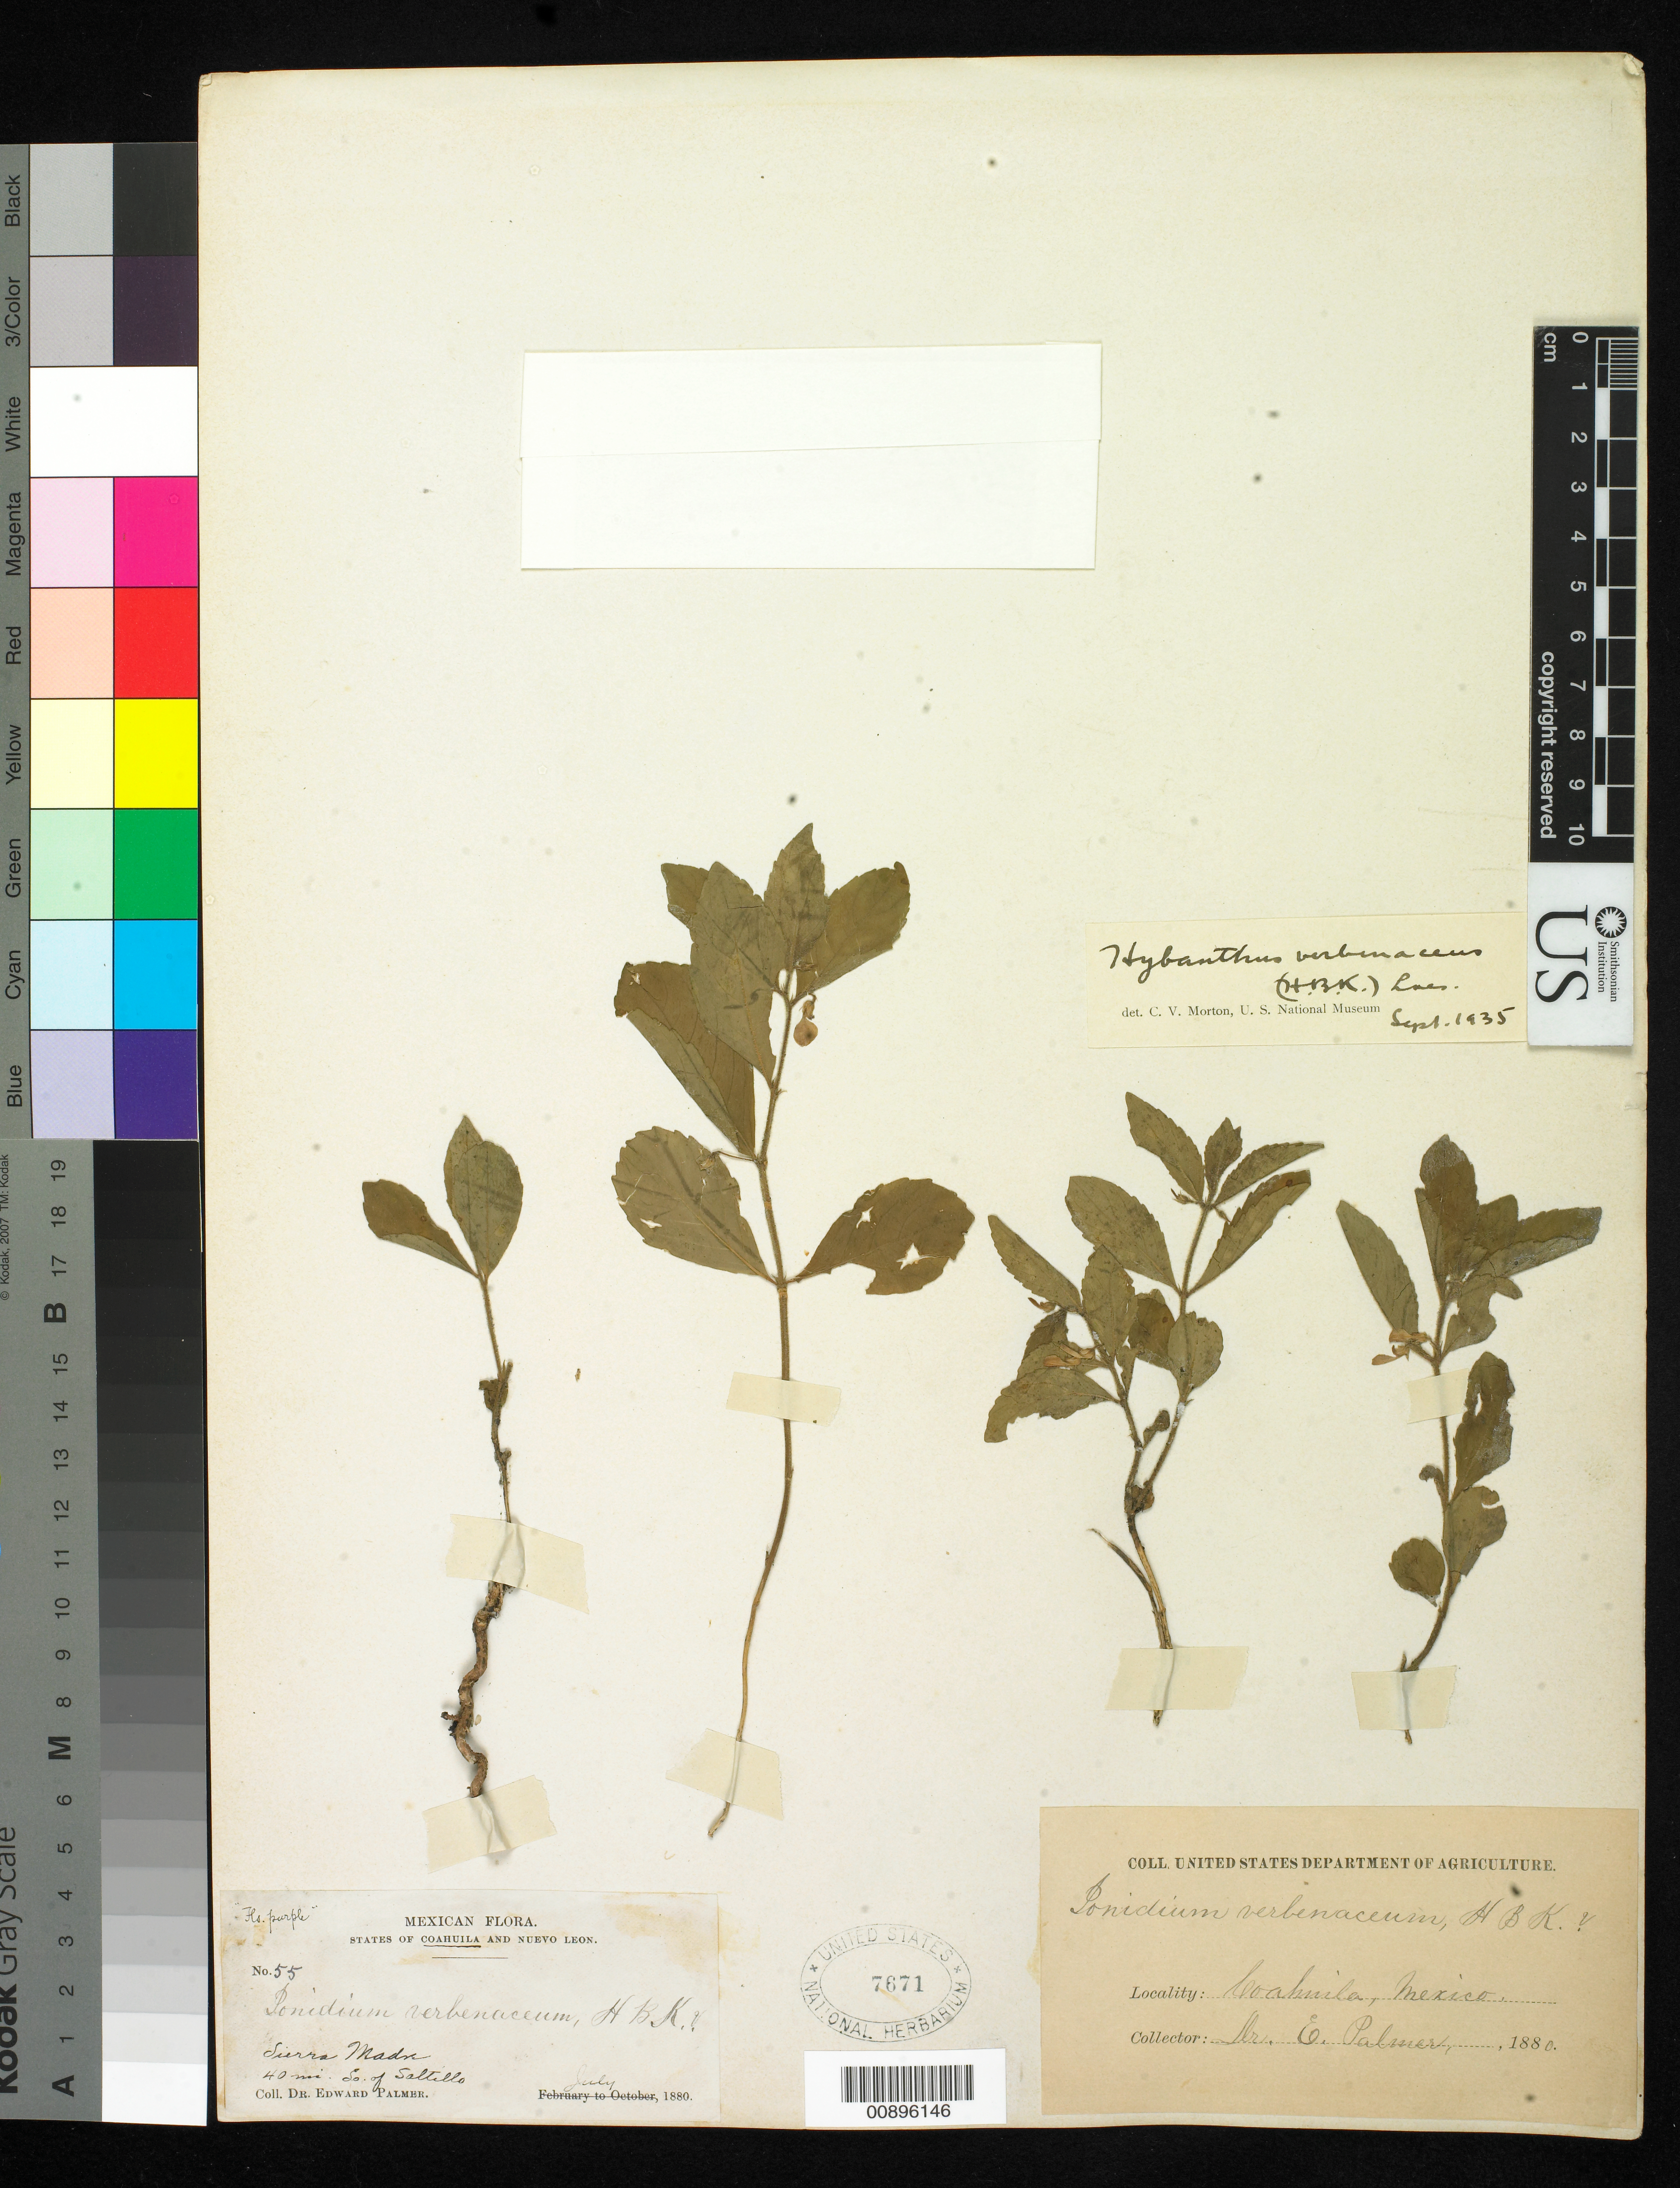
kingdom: Plantae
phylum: Tracheophyta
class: Magnoliopsida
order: Malpighiales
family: Violaceae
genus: Pombalia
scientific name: Pombalia verbenacea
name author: (Kunth) H.E. Ballard & Paula-Souza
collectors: E. Palmer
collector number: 55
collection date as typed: Jul 1880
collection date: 1880-07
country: Mexico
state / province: Coahuila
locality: Sierra Madre, 40 mi. S. of Saltillo, Coahuila.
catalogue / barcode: US 7671